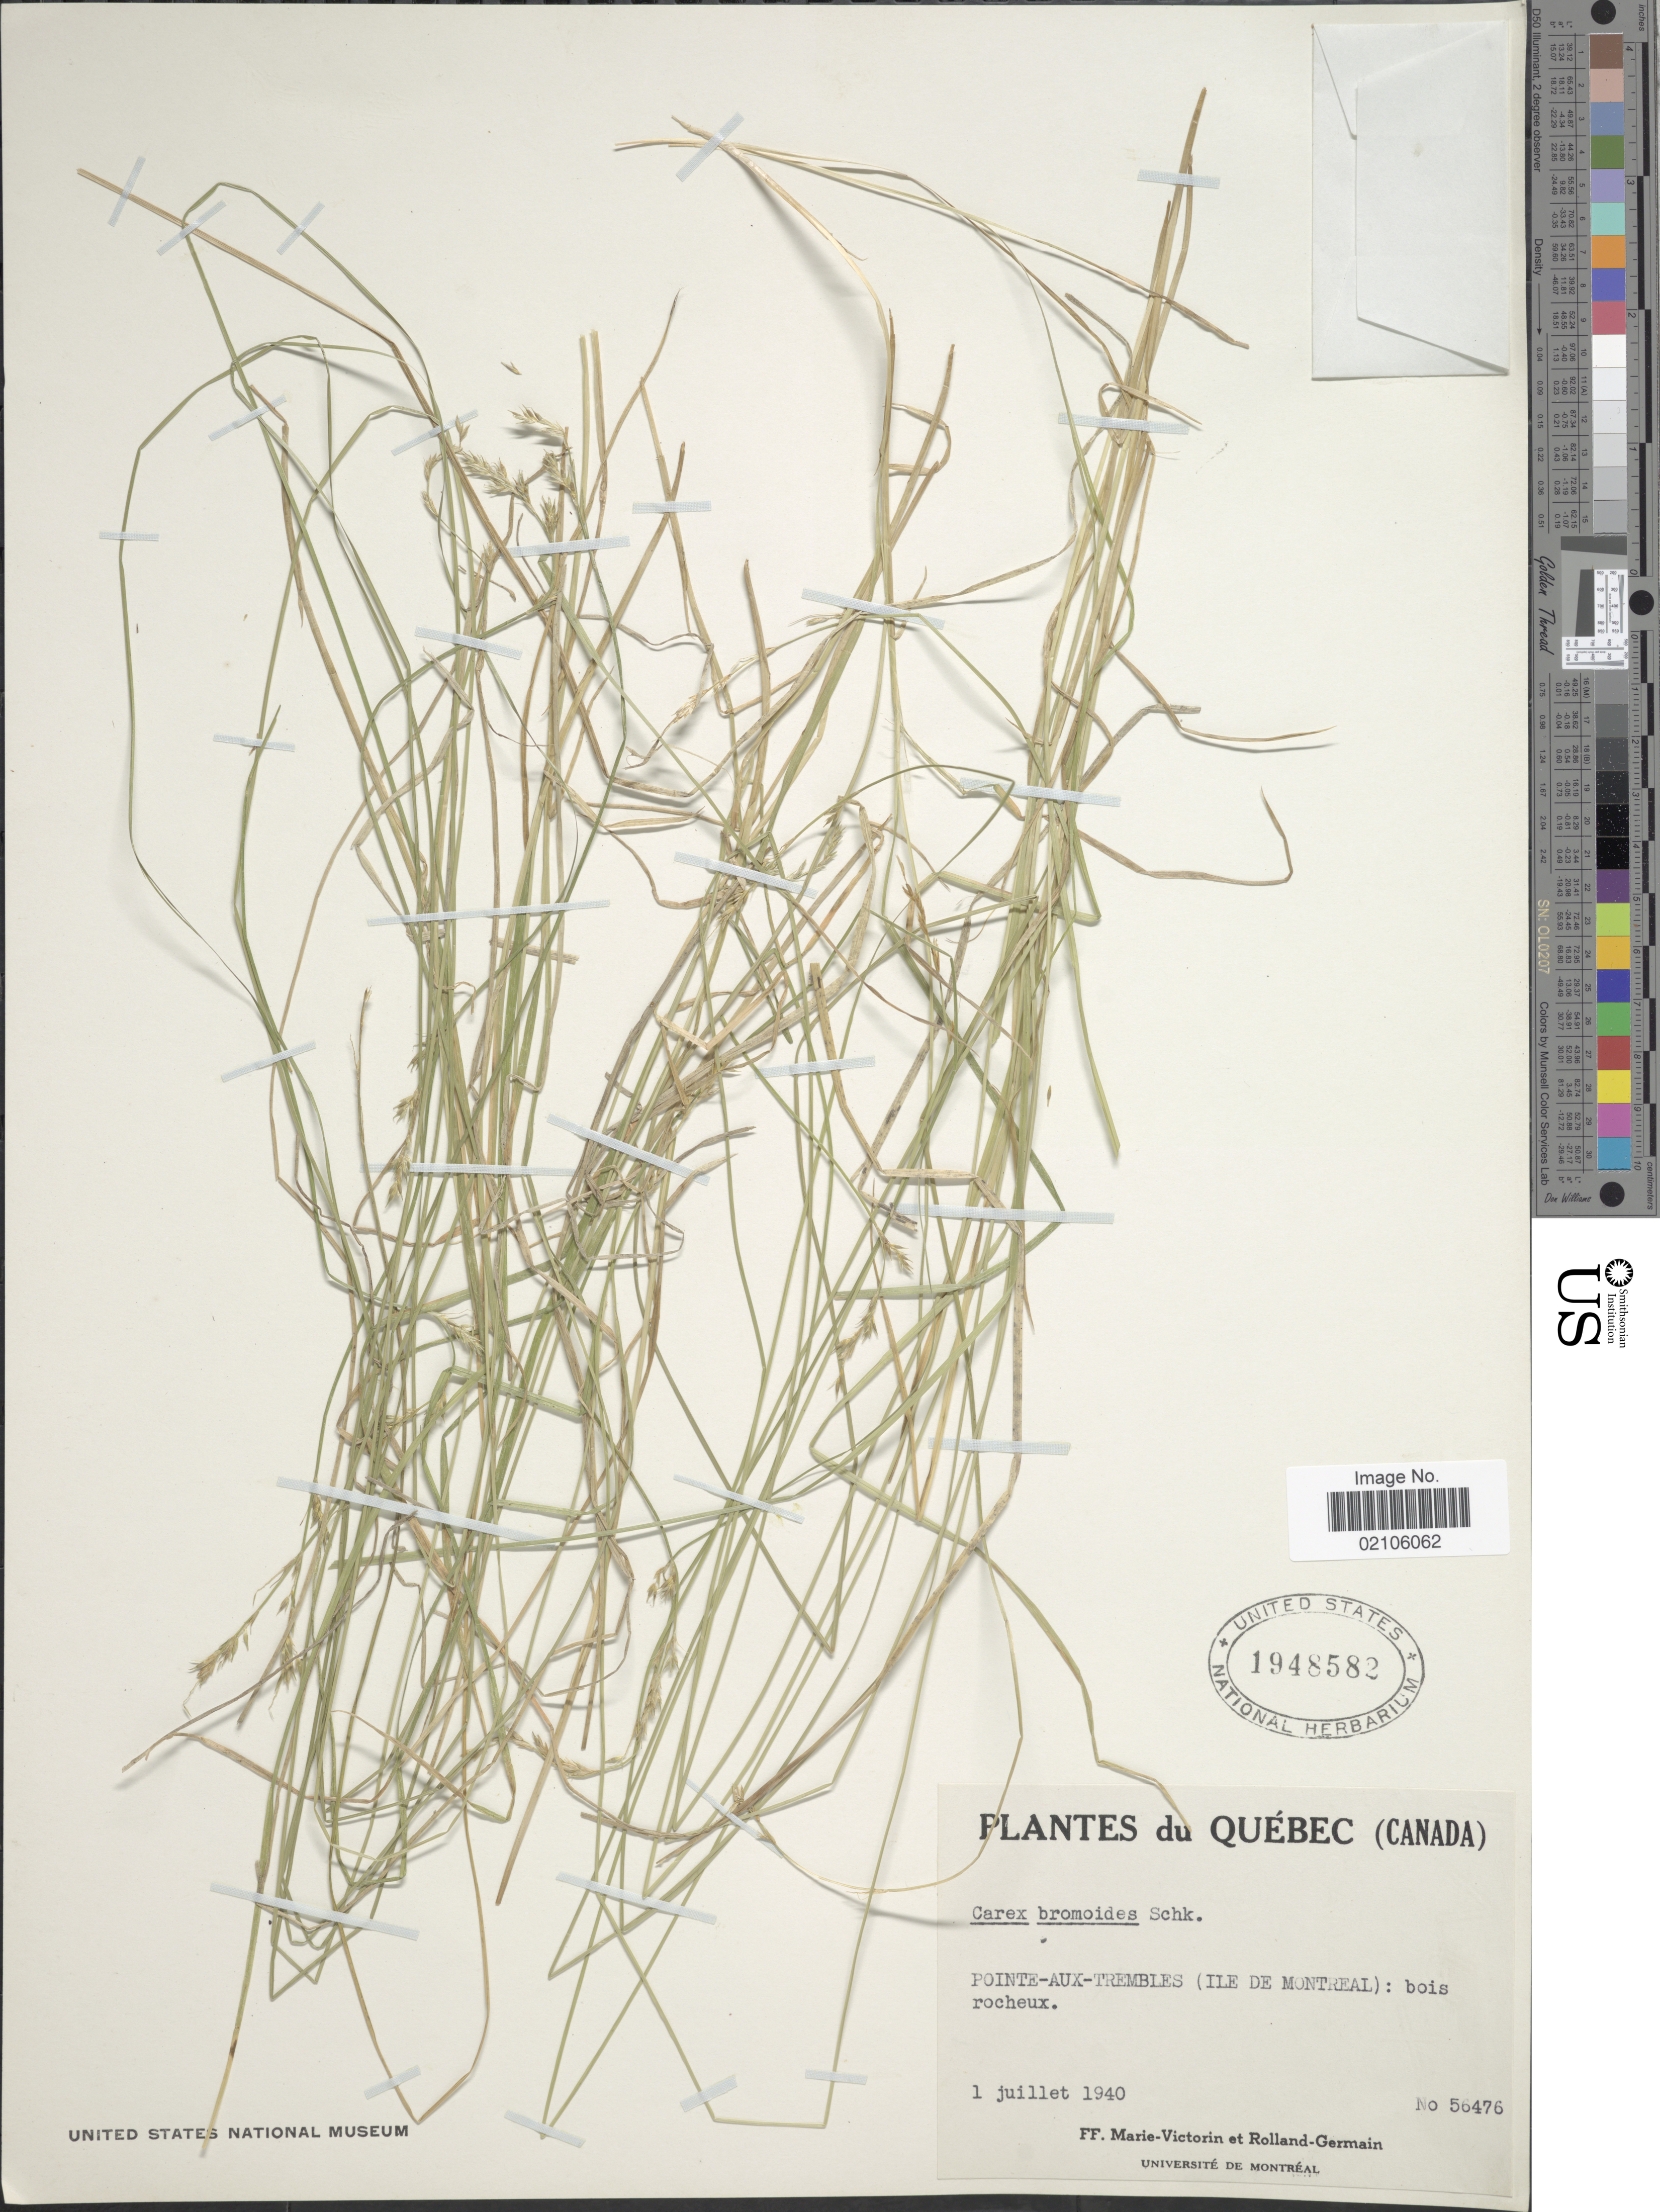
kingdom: Plantae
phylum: Tracheophyta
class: Liliopsida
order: Poales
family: Cyperaceae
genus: Carex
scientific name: Carex bromoides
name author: Willd.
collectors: F. Marie-Victorin & Rolland-Germain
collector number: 56476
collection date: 1940-07-01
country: Canada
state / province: Quebec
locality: Pointe-Aux-Trembles (Ile De Montreal): bois rocheux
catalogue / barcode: US 1948582